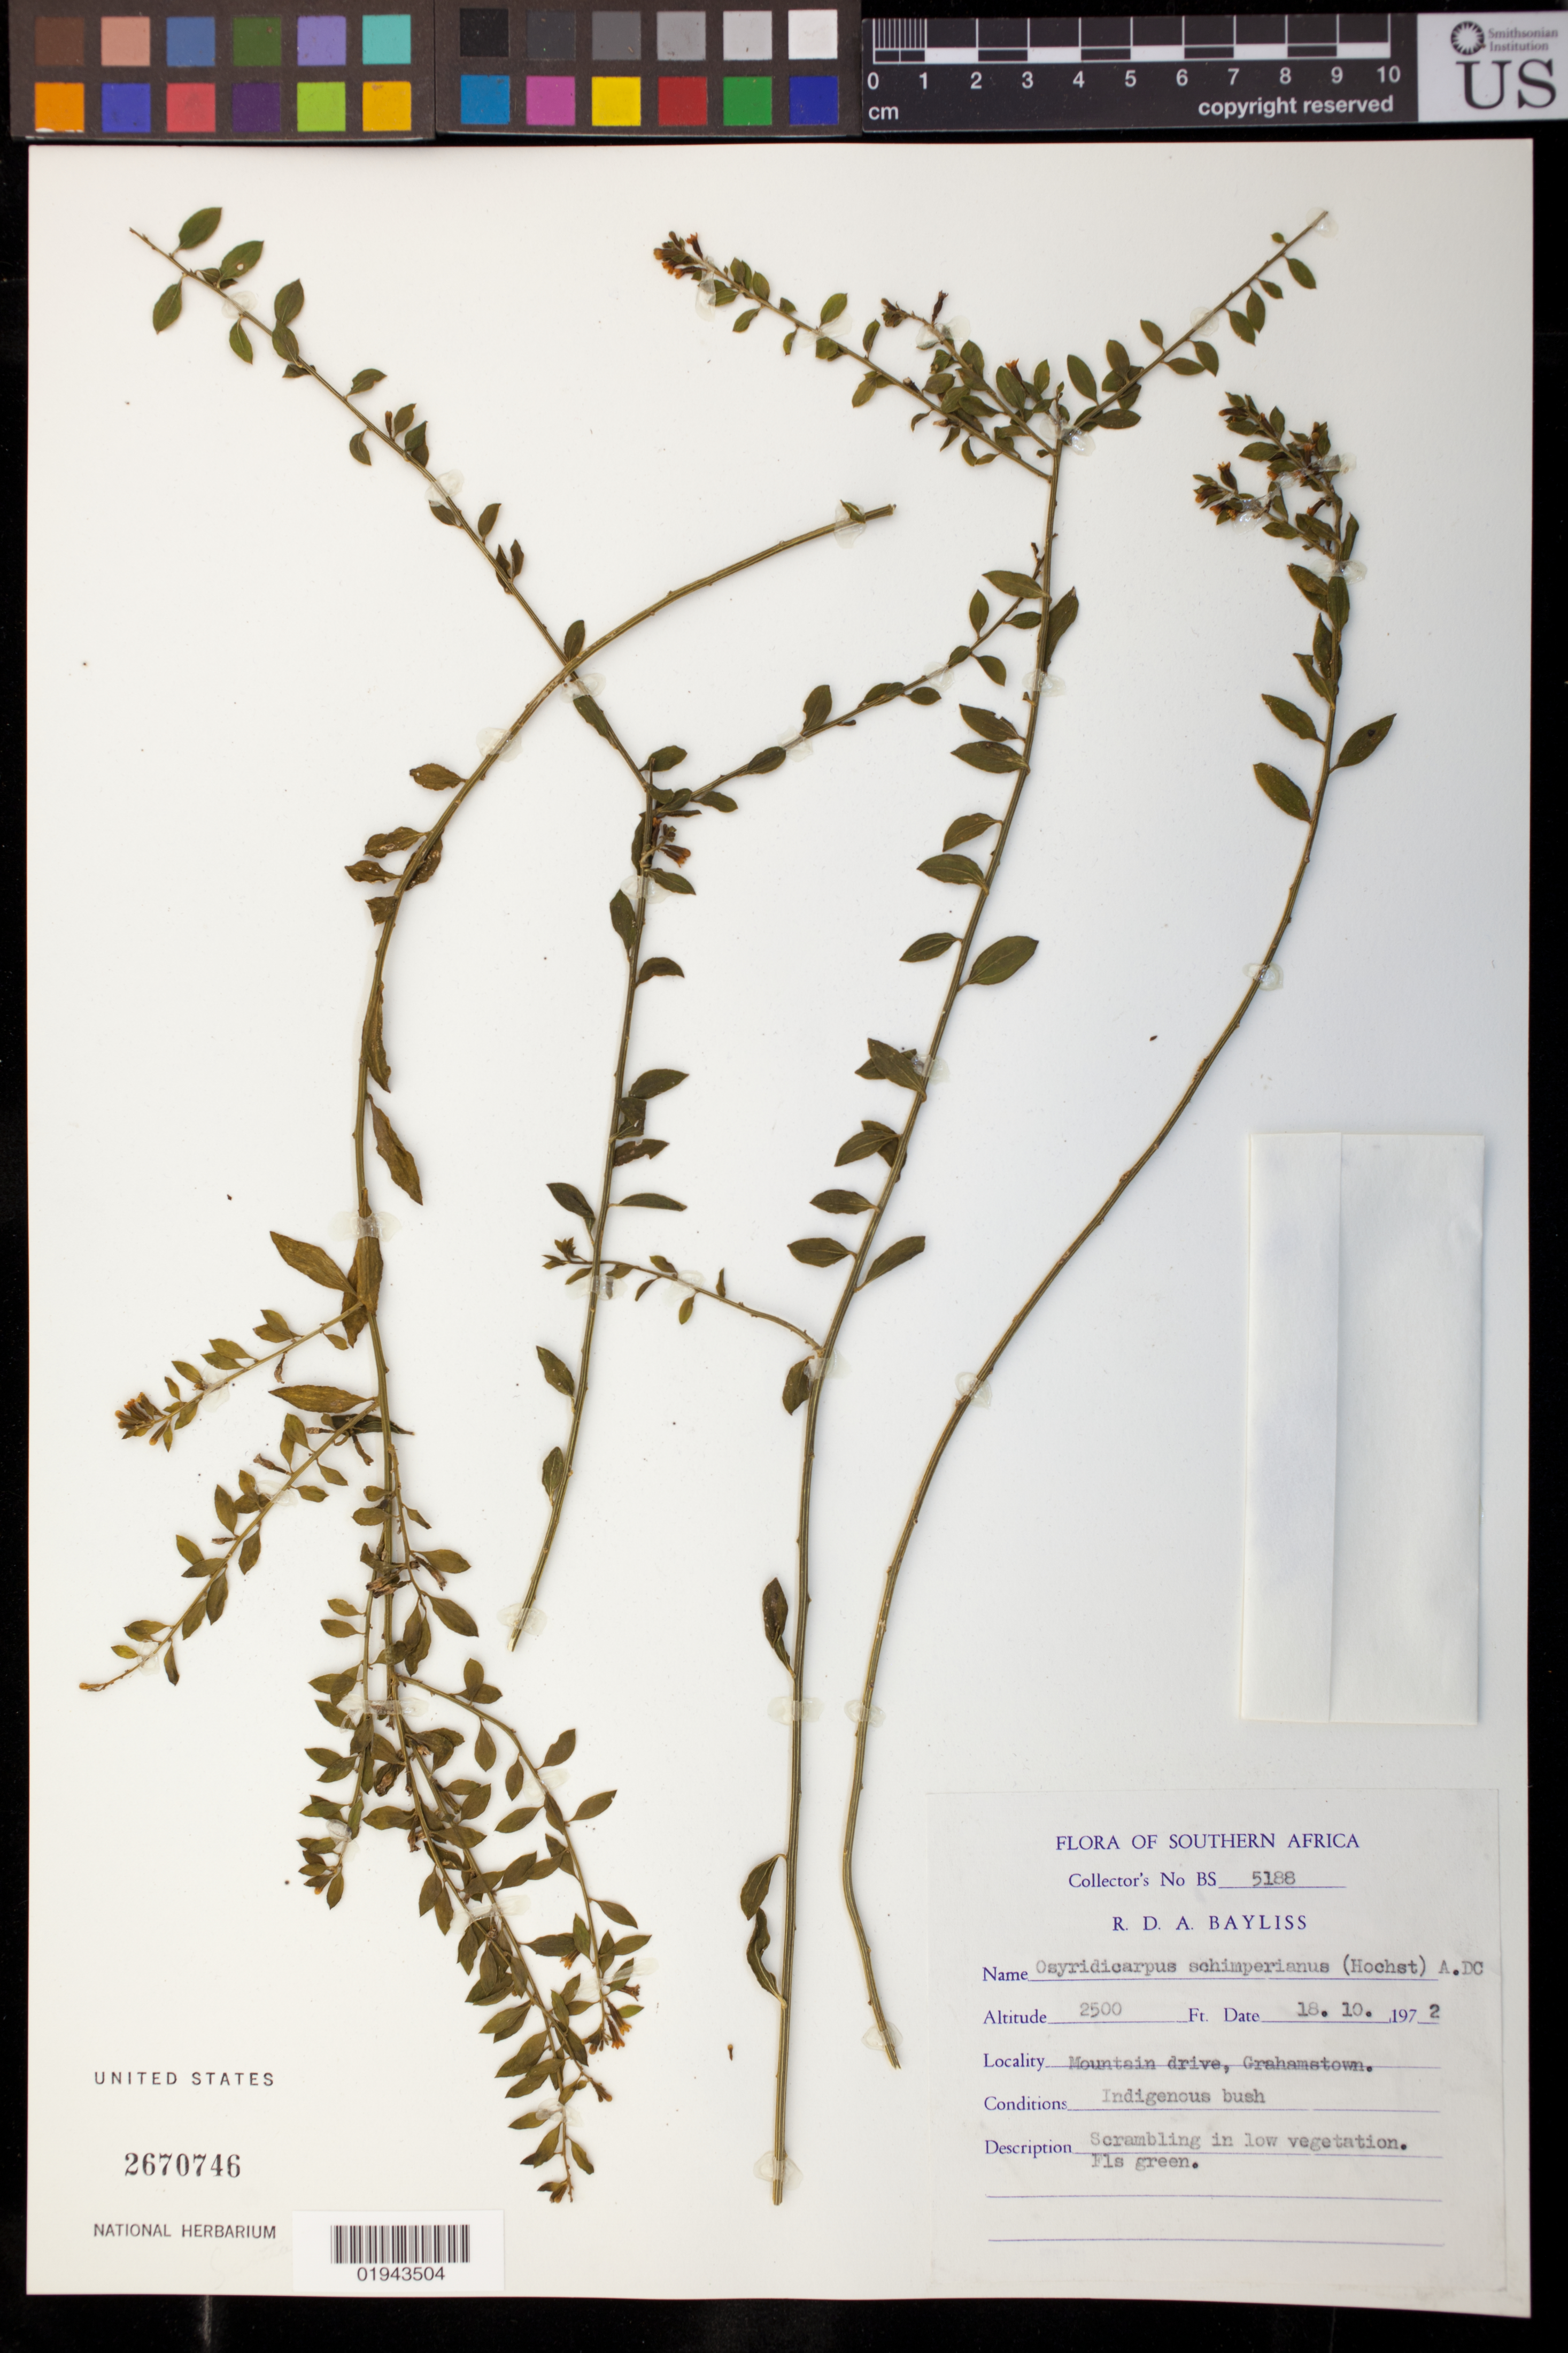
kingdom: Plantae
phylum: Tracheophyta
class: Magnoliopsida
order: Santalales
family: Thesiaceae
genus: Osyridicarpos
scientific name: Osyridicarpos schimperianus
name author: (Hochst. ex A. Rich.) A. DC.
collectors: R. Bayliss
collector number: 5188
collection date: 1972-10-18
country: South Africa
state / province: Eastern Cape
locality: Mountain drive, Grahamstown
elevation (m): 762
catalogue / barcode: US 2670746